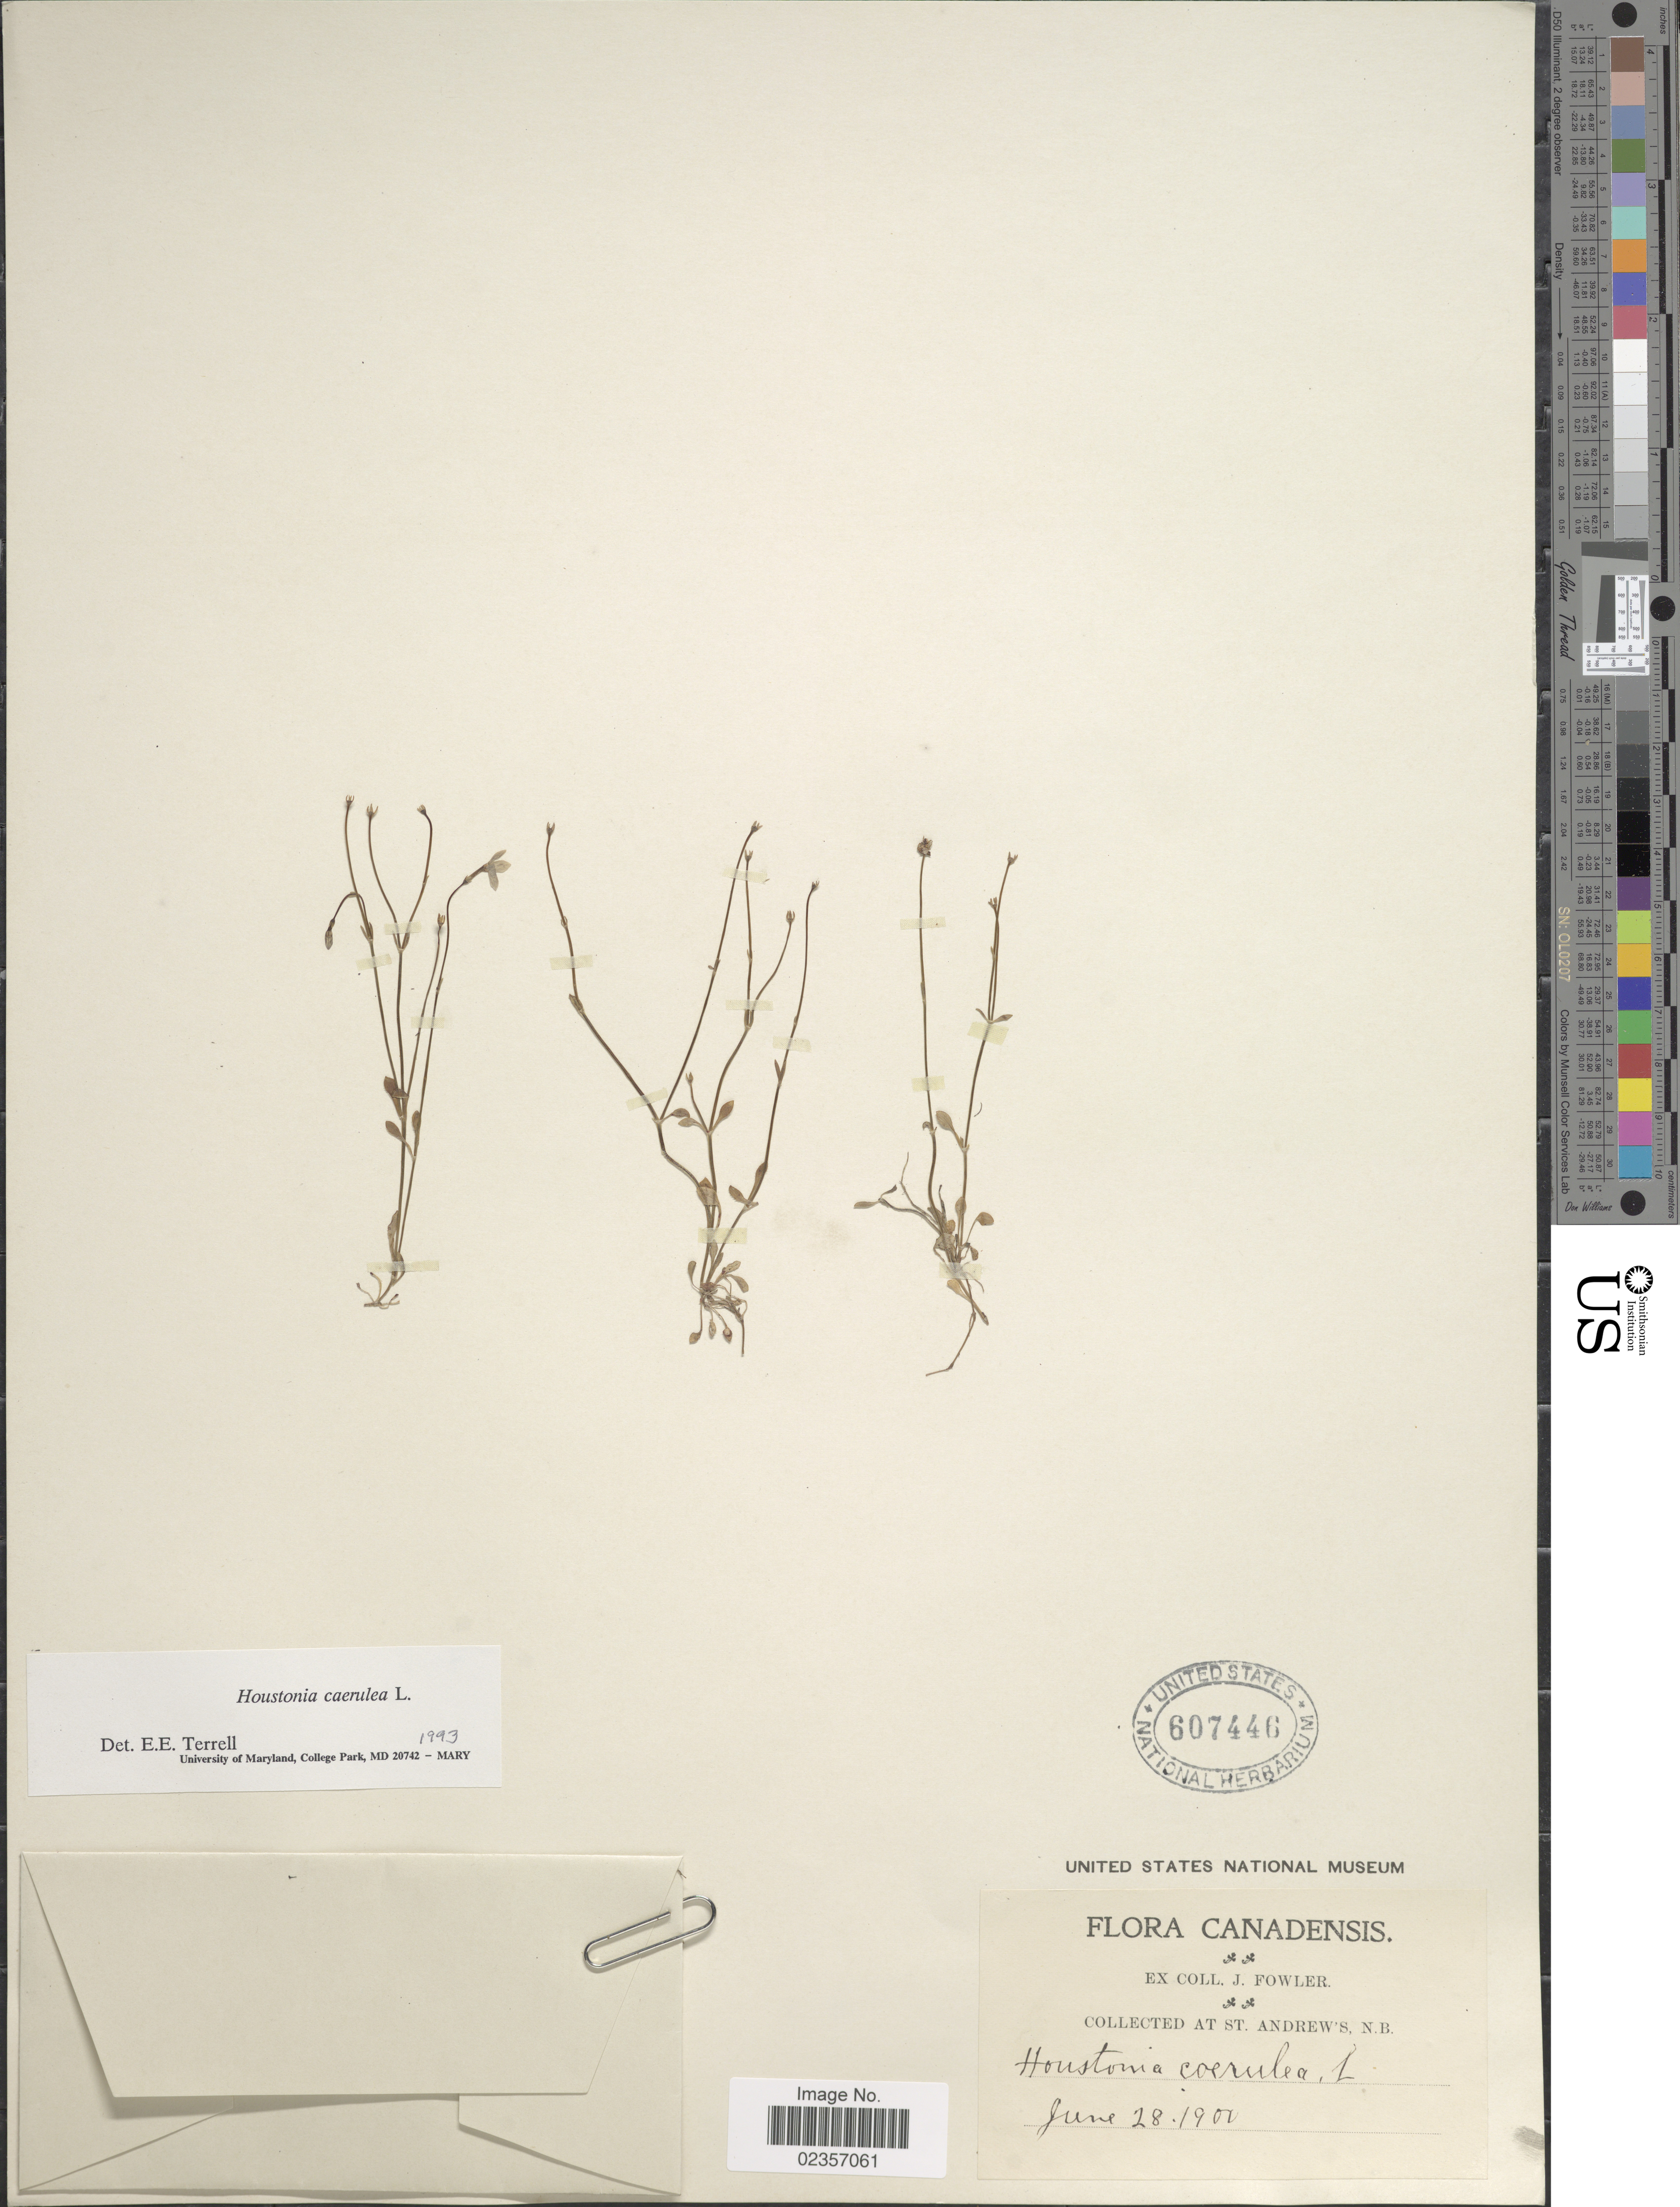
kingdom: Plantae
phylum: Tracheophyta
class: Magnoliopsida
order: Gentianales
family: Rubiaceae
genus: Houstonia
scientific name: Houstonia caerulea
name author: L.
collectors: J. P. Fowler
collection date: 1900-06-28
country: Canada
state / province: New Brunswick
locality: At St. Andrew's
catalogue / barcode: US 607446